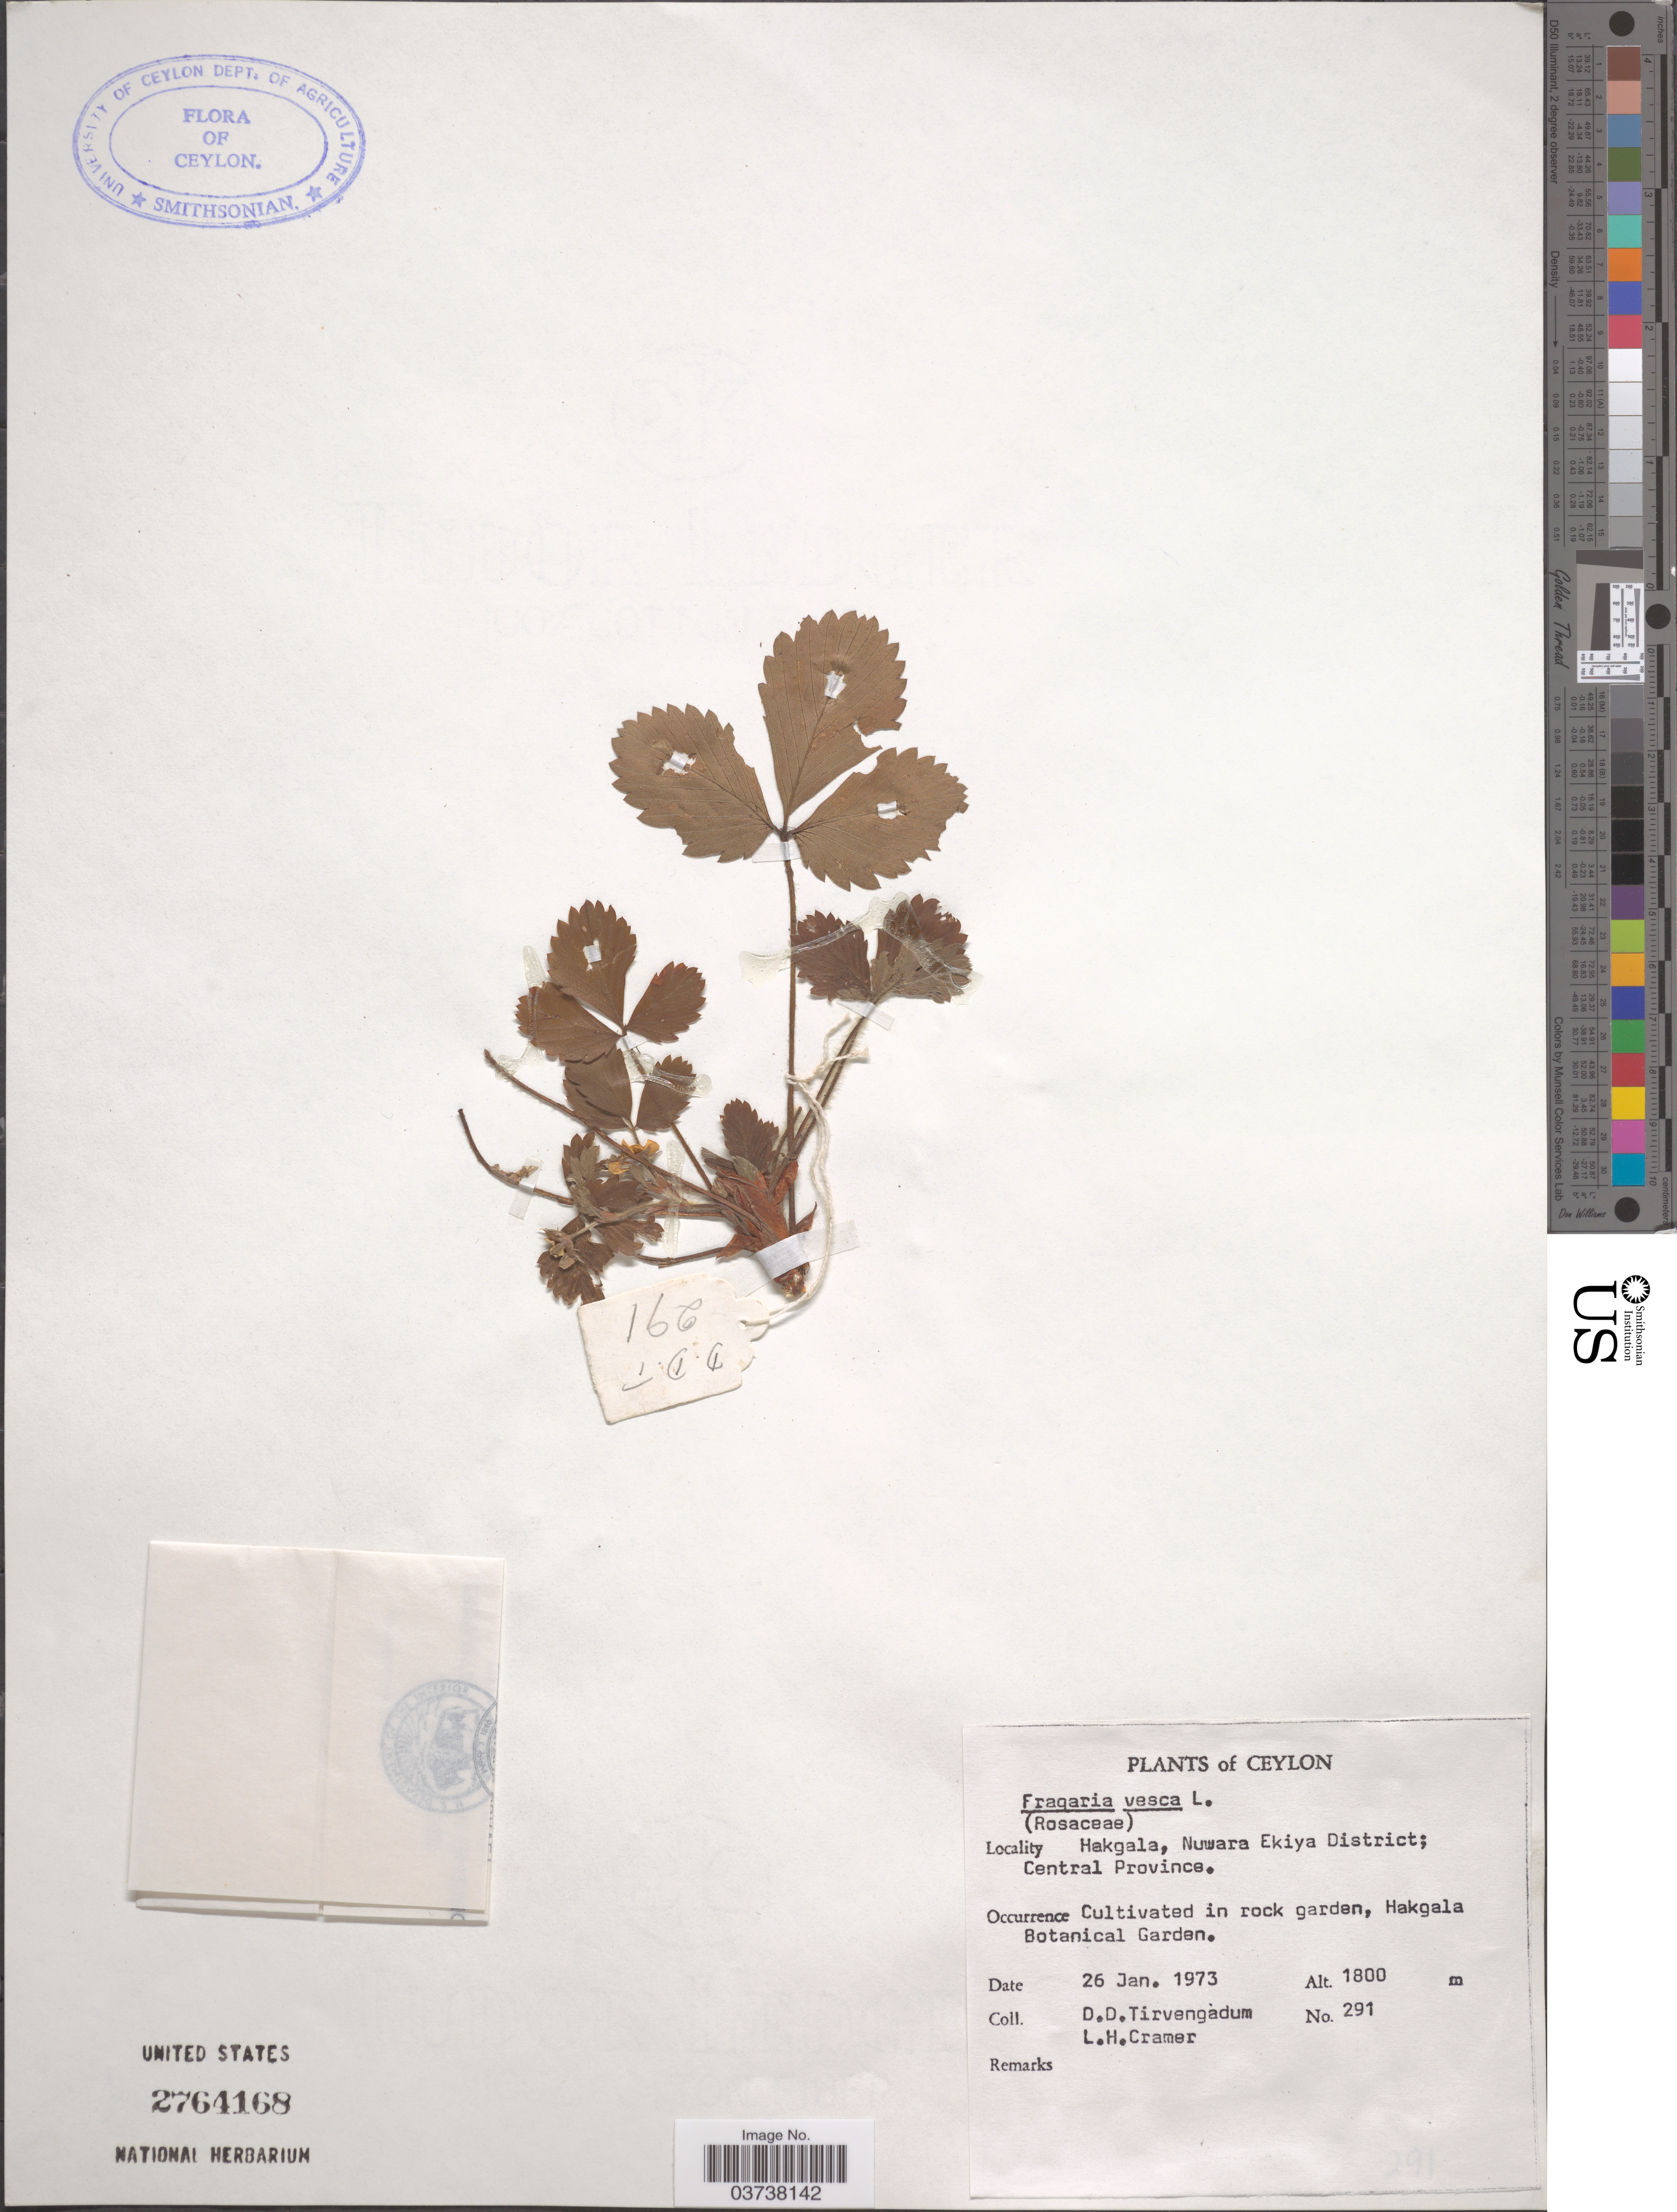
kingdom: Plantae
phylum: Tracheophyta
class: Magnoliopsida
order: Rosales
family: Rosaceae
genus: Fragaria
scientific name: Fragaria vesca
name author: L.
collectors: D. Tirvengadum & L. H. Cramer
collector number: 291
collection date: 1973-01-26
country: Sri Lanka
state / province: Central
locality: Ceylon. Hakgala, Nuwara Ekiya District. In rock garden, Hakgala Botanical Garden.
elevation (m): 1800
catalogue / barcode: US 2764168